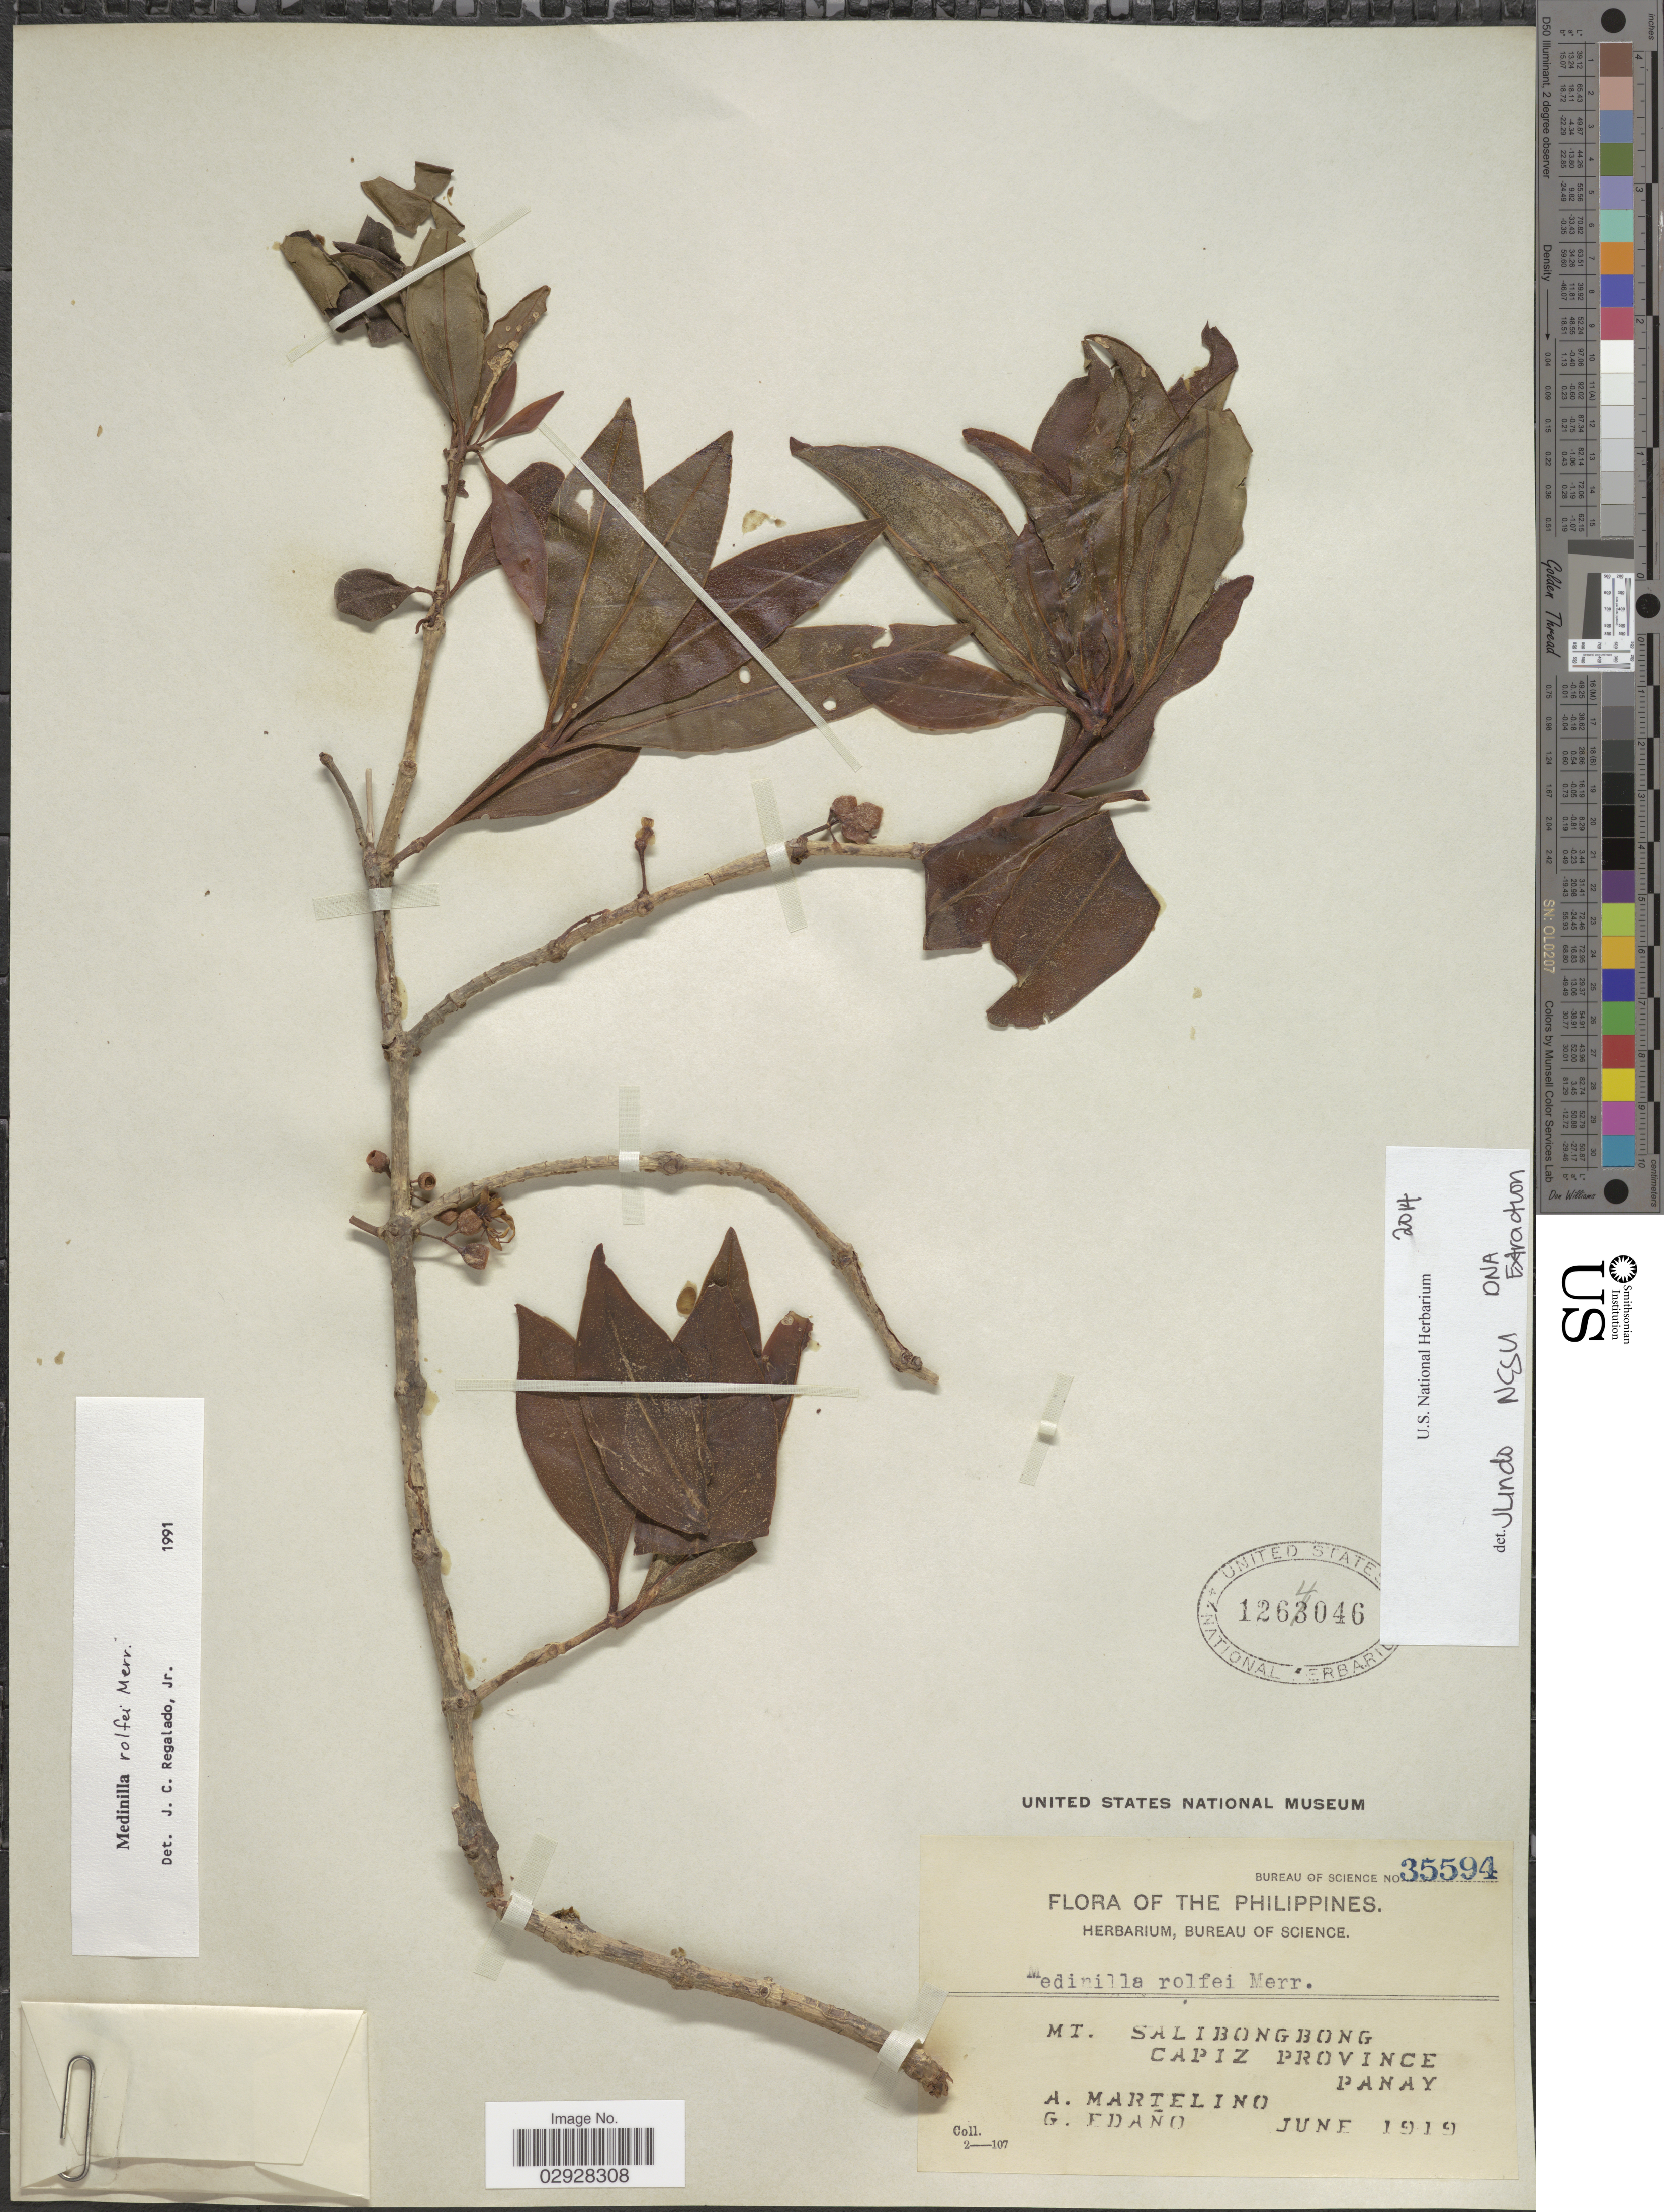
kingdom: Plantae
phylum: Tracheophyta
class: Magnoliopsida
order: Myrtales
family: Melastomataceae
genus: Medinilla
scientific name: Medinilla rolfei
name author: Merr.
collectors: A. Martelino & G. Edaño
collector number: Bureau of Science 35594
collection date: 1919-06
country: Philippines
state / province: Western Visayas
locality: Mt. Salibongbong, Capiz Province Panay.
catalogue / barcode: US 1264046